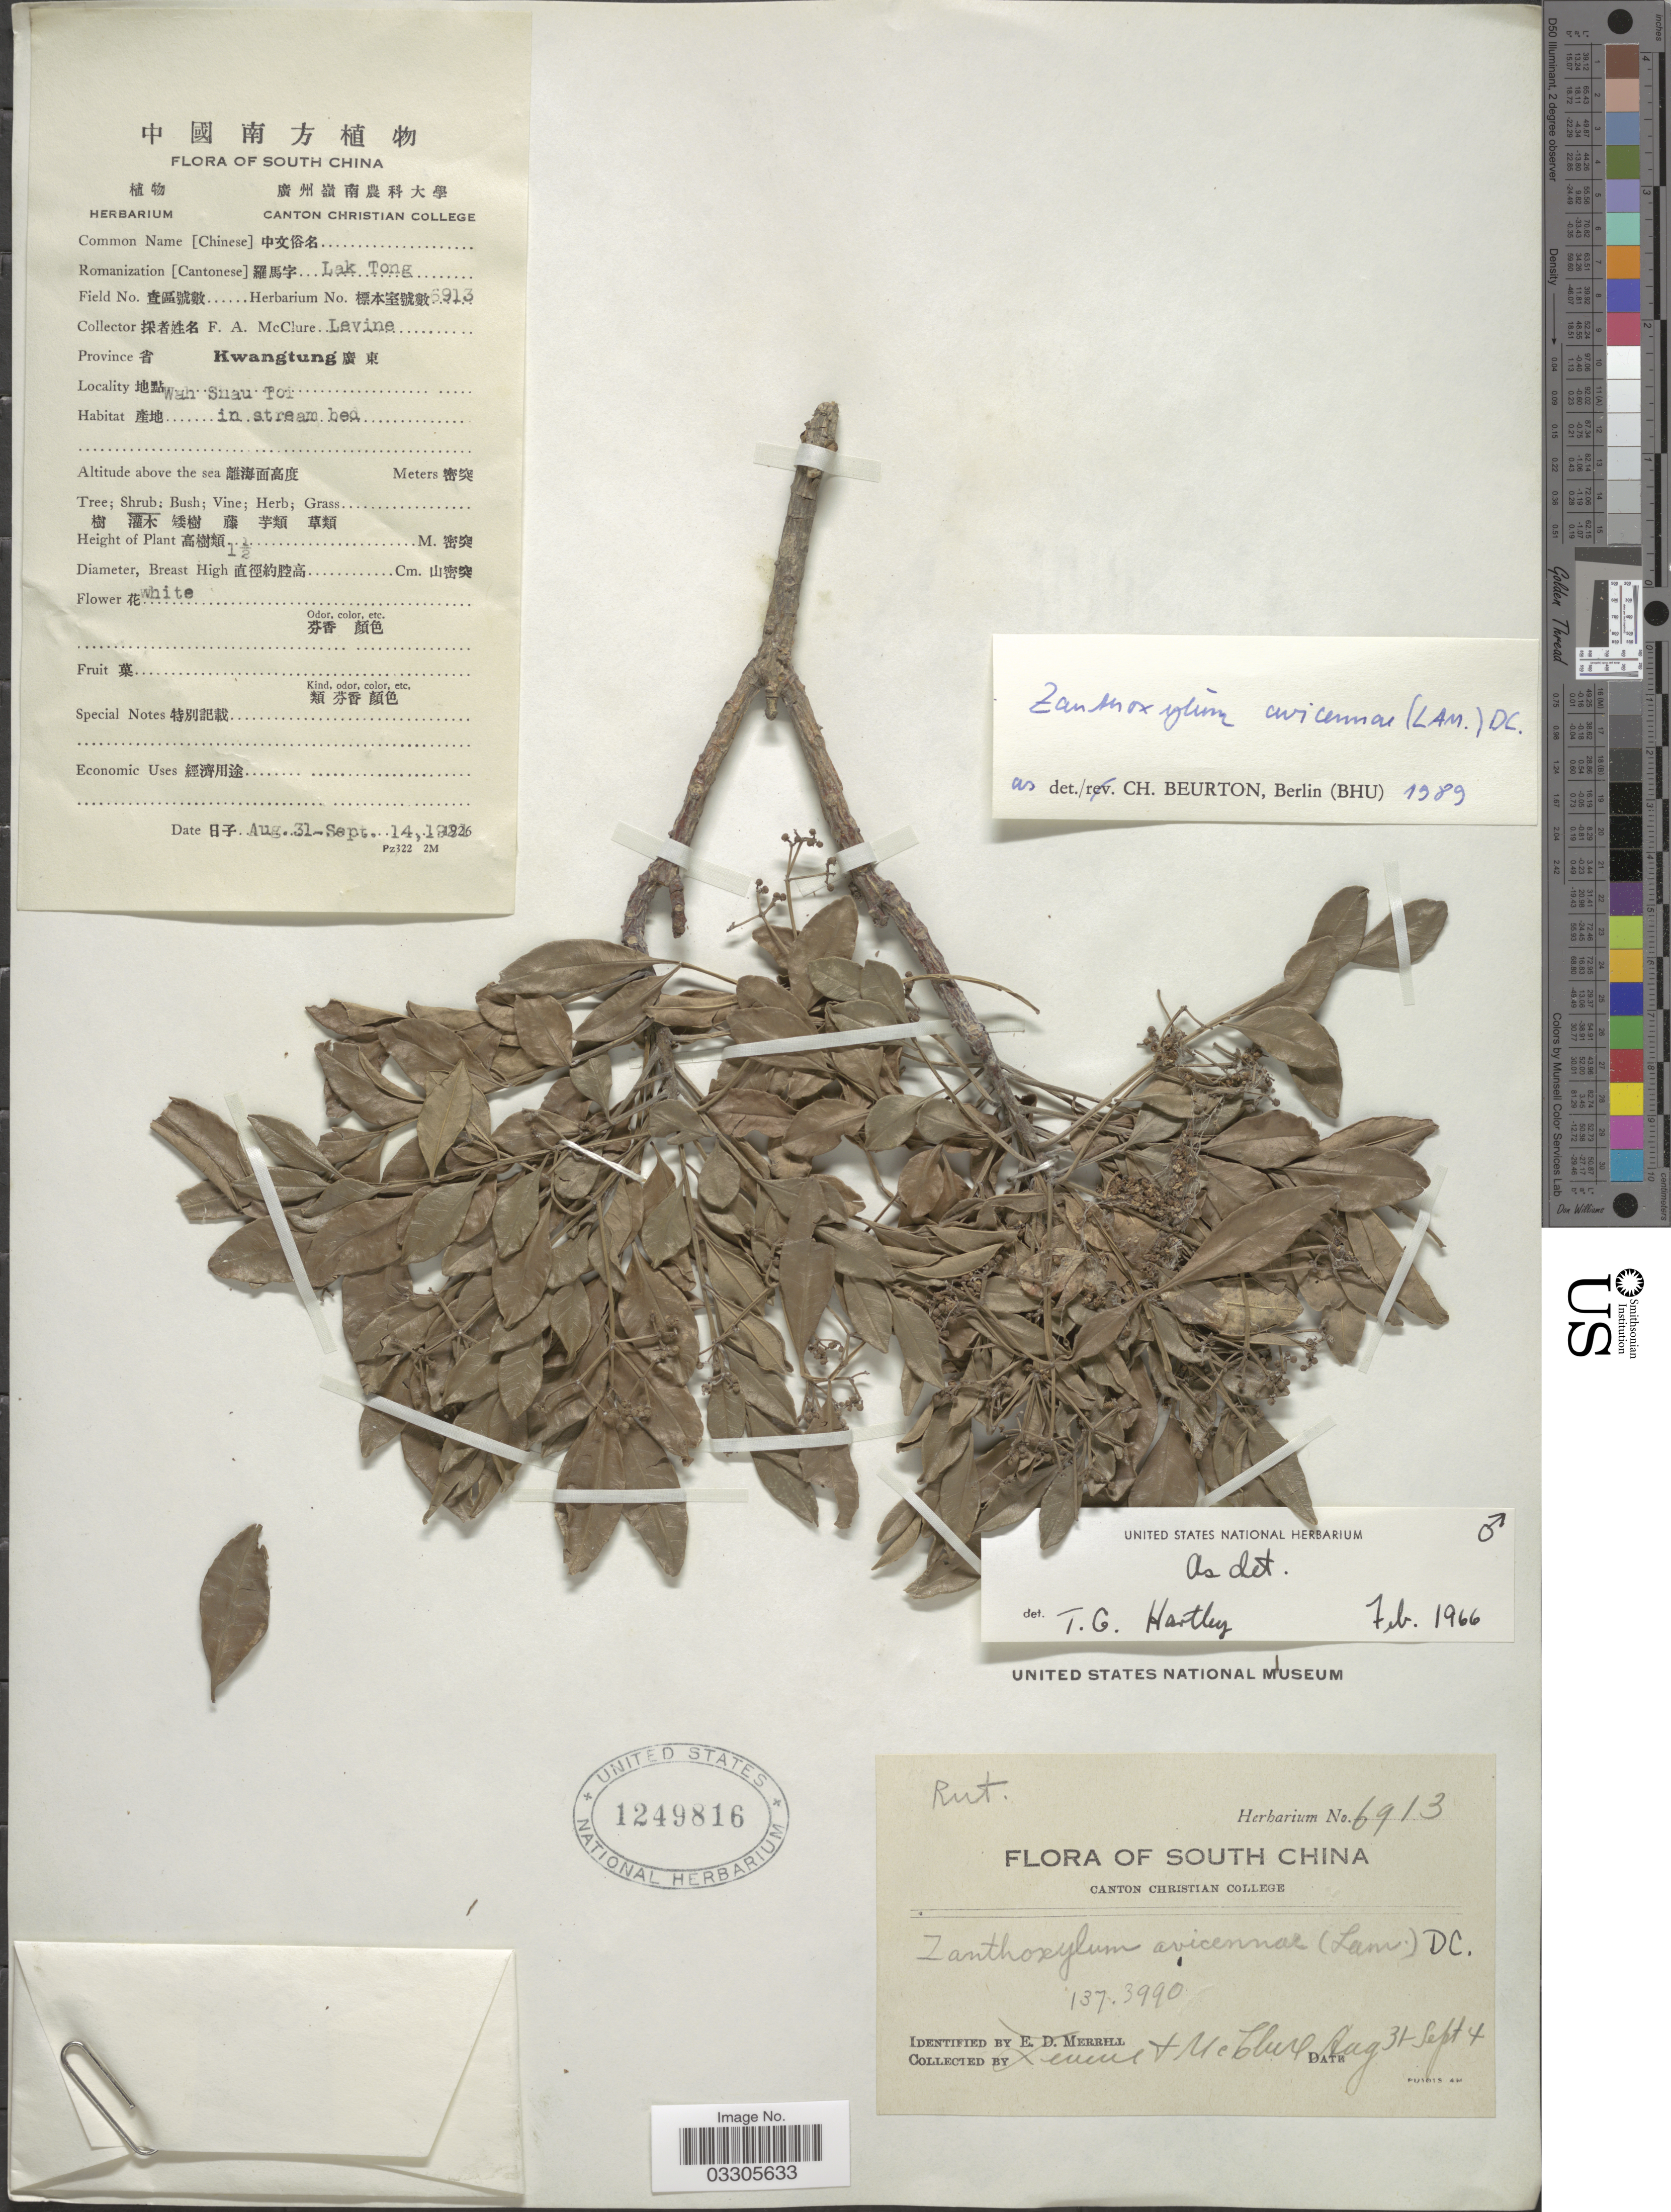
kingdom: Plantae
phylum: Tracheophyta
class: Magnoliopsida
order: Sapindales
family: Rutaceae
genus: Zanthoxylum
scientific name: Zanthoxylum avicennae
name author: (Lam.) DC.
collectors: -. Levine & F. A. McClure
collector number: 6913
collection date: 1921-08-31/1921-09-14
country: China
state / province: Guangdong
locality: Province Kwangtung, Wah Shau Toi.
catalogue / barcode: US 1249816